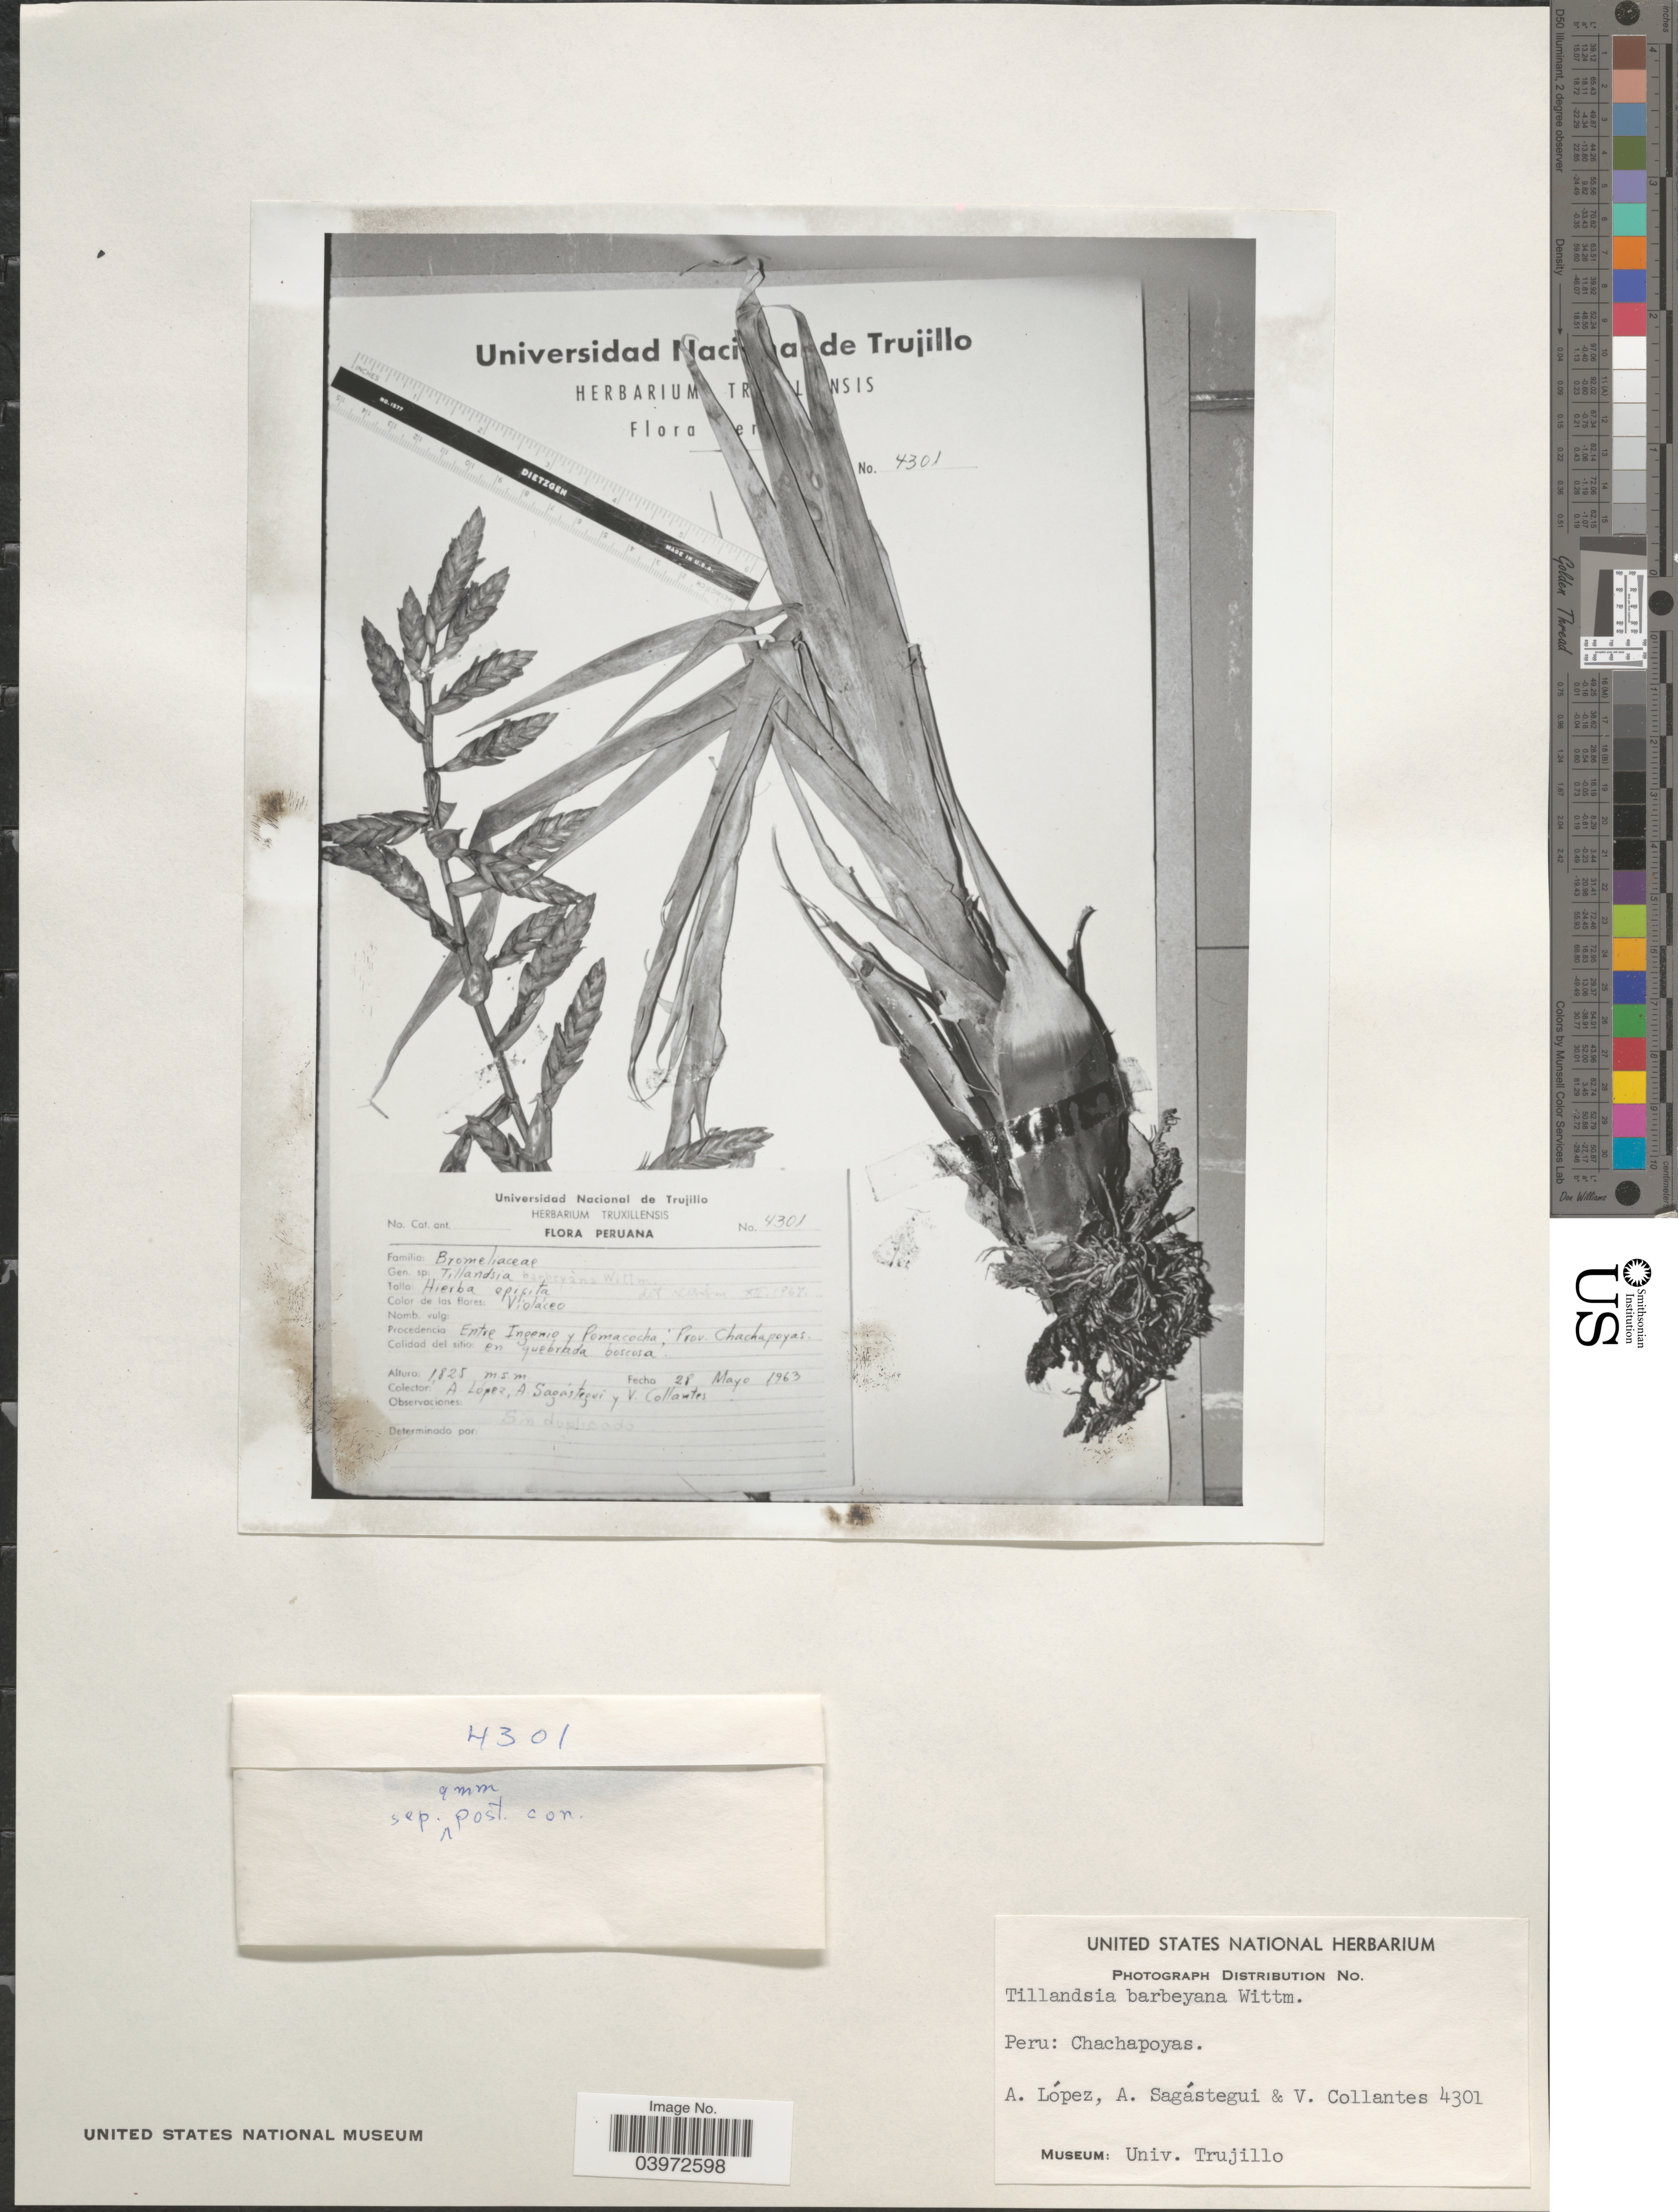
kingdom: Plantae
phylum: Tracheophyta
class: Liliopsida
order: Poales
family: Bromeliaceae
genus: Tillandsia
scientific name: Tillandsia barbeyana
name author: Wittm.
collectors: A. López, A. Sagastegui & V. Collantes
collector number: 4301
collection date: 1963-05-28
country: Peru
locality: Entre Ingenio y Pomacocha; Prov. Chachapoyas.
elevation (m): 1825